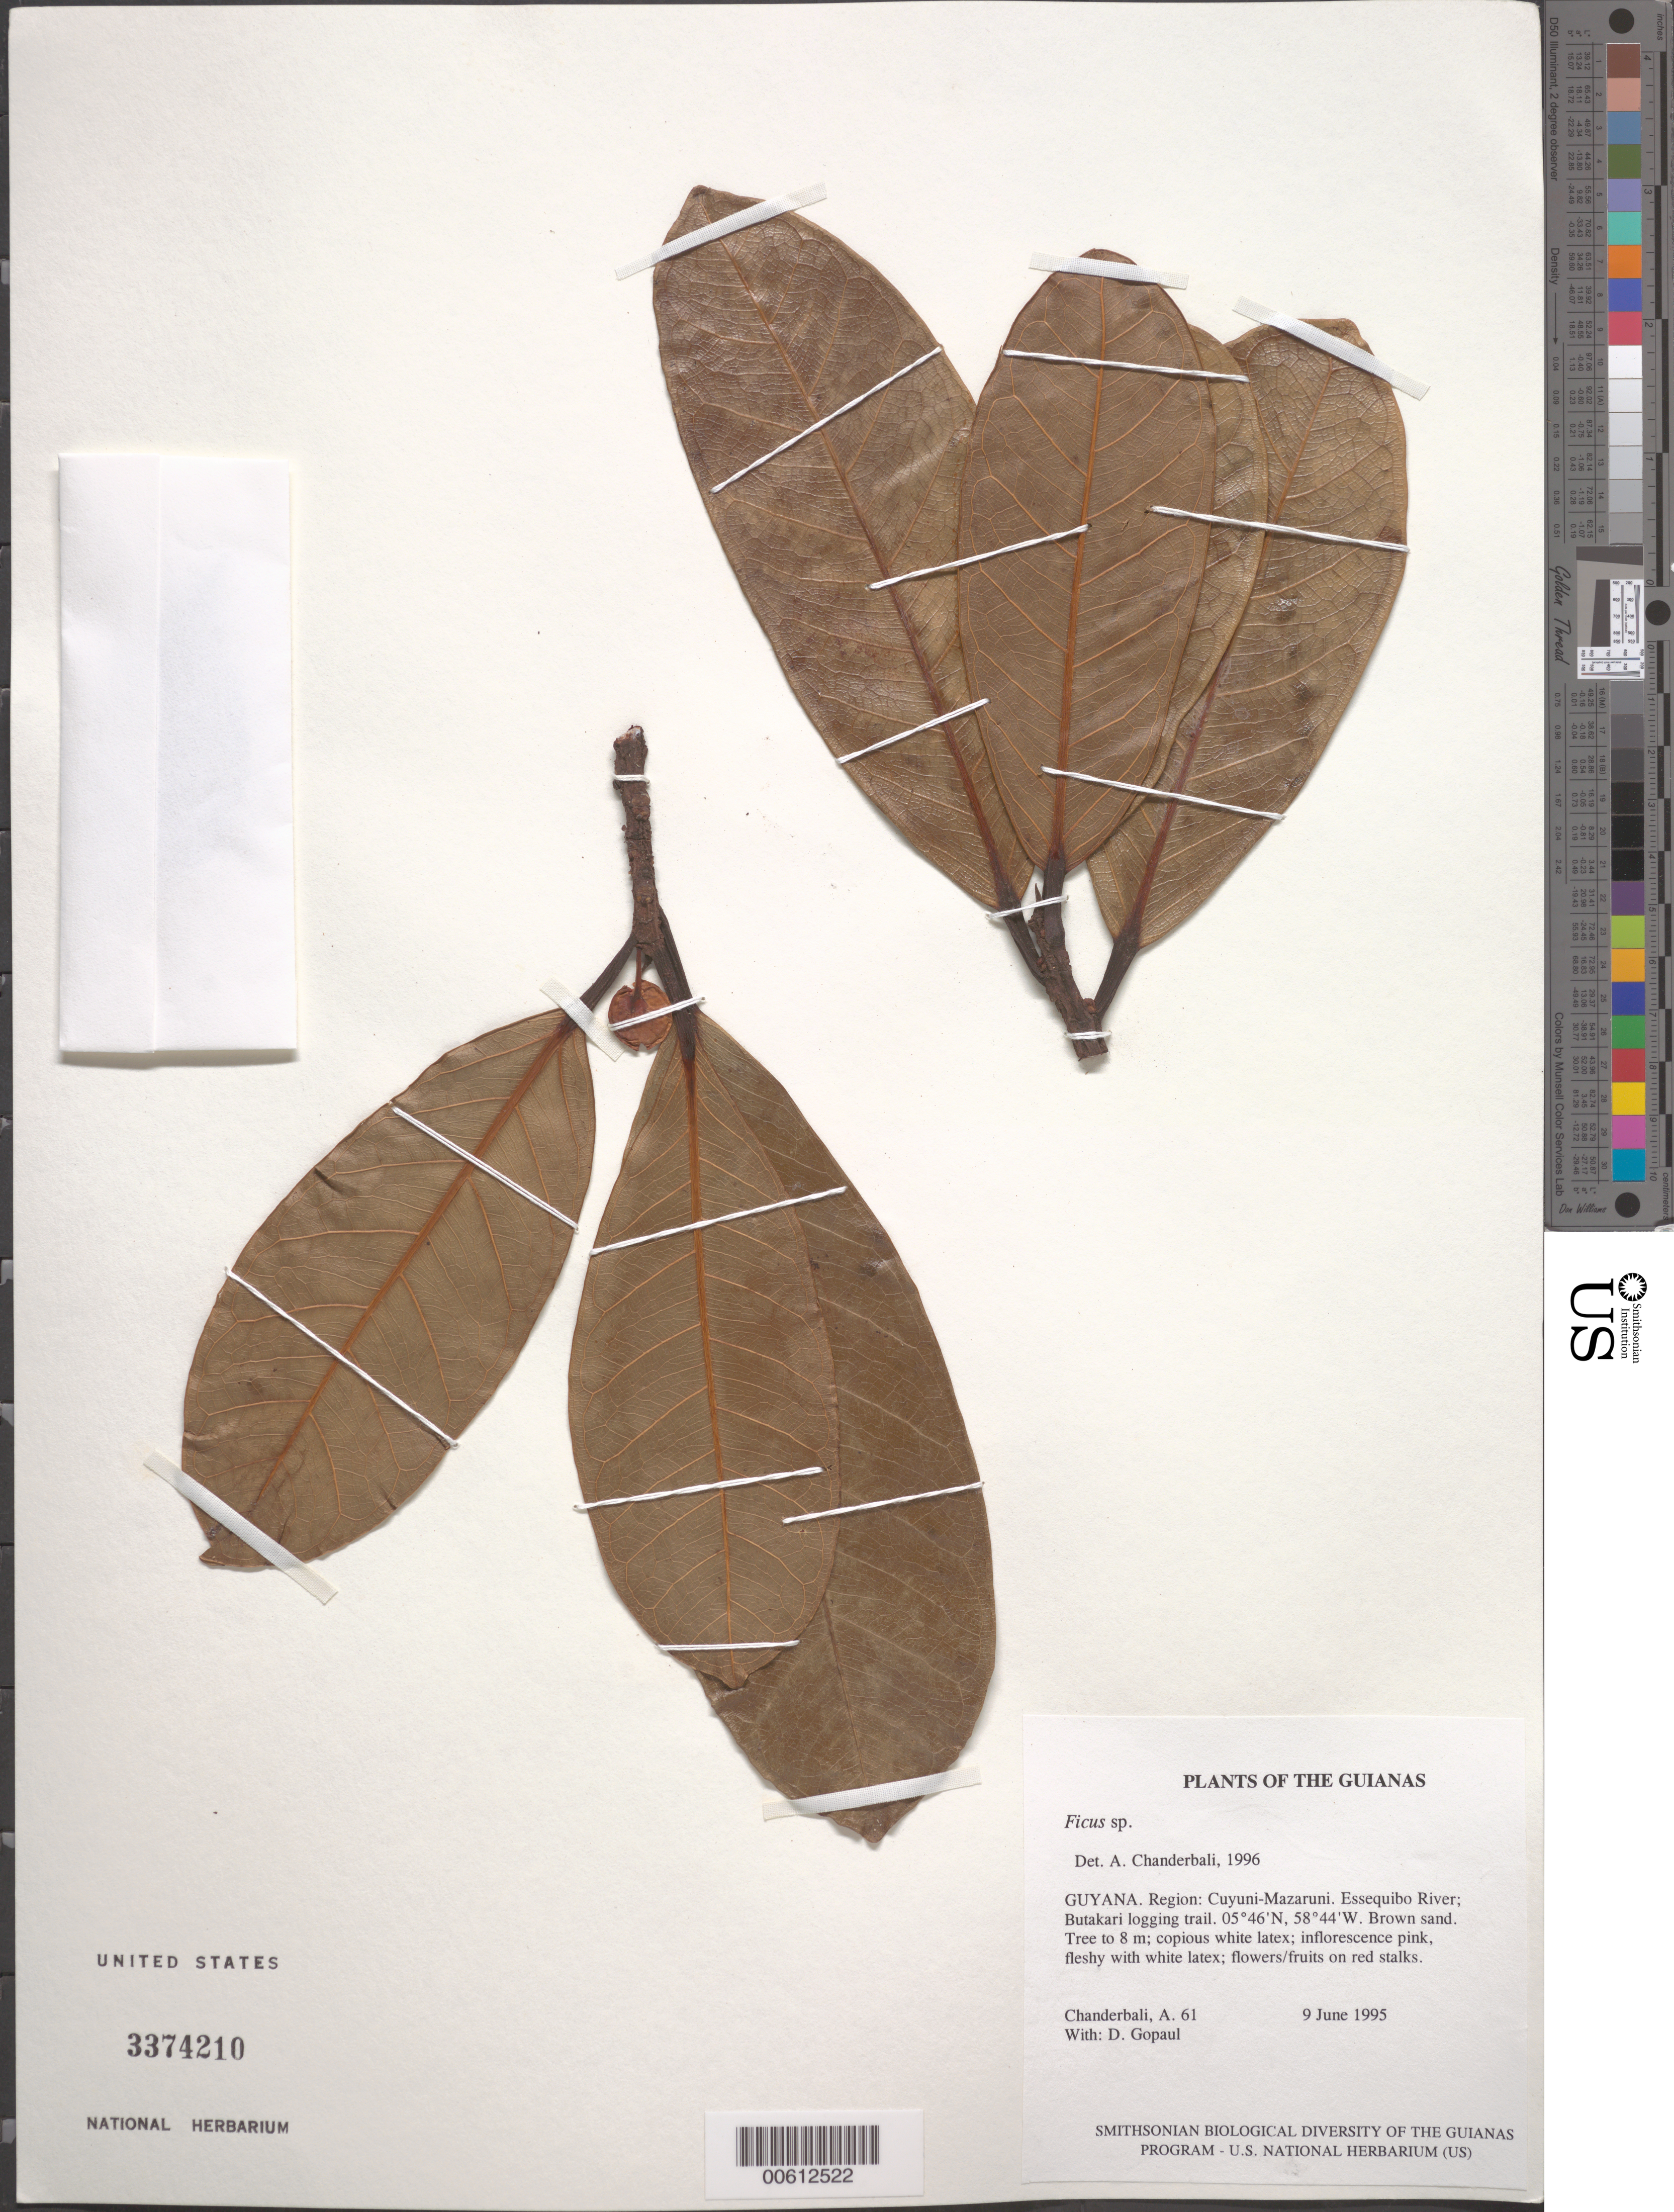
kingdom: Plantae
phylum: Tracheophyta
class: Magnoliopsida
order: Rosales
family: Moraceae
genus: Ficus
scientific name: Ficus sp.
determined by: Chanderbali, Andre Shashi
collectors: A. S. Chanderbali & D. Gopaul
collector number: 0061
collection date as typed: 9 June 1995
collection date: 1995-06-09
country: Guyana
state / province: Cuyuni-Mazaruni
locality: Essequibo River; Butakari logging trail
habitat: Brown sand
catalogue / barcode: US 3374210